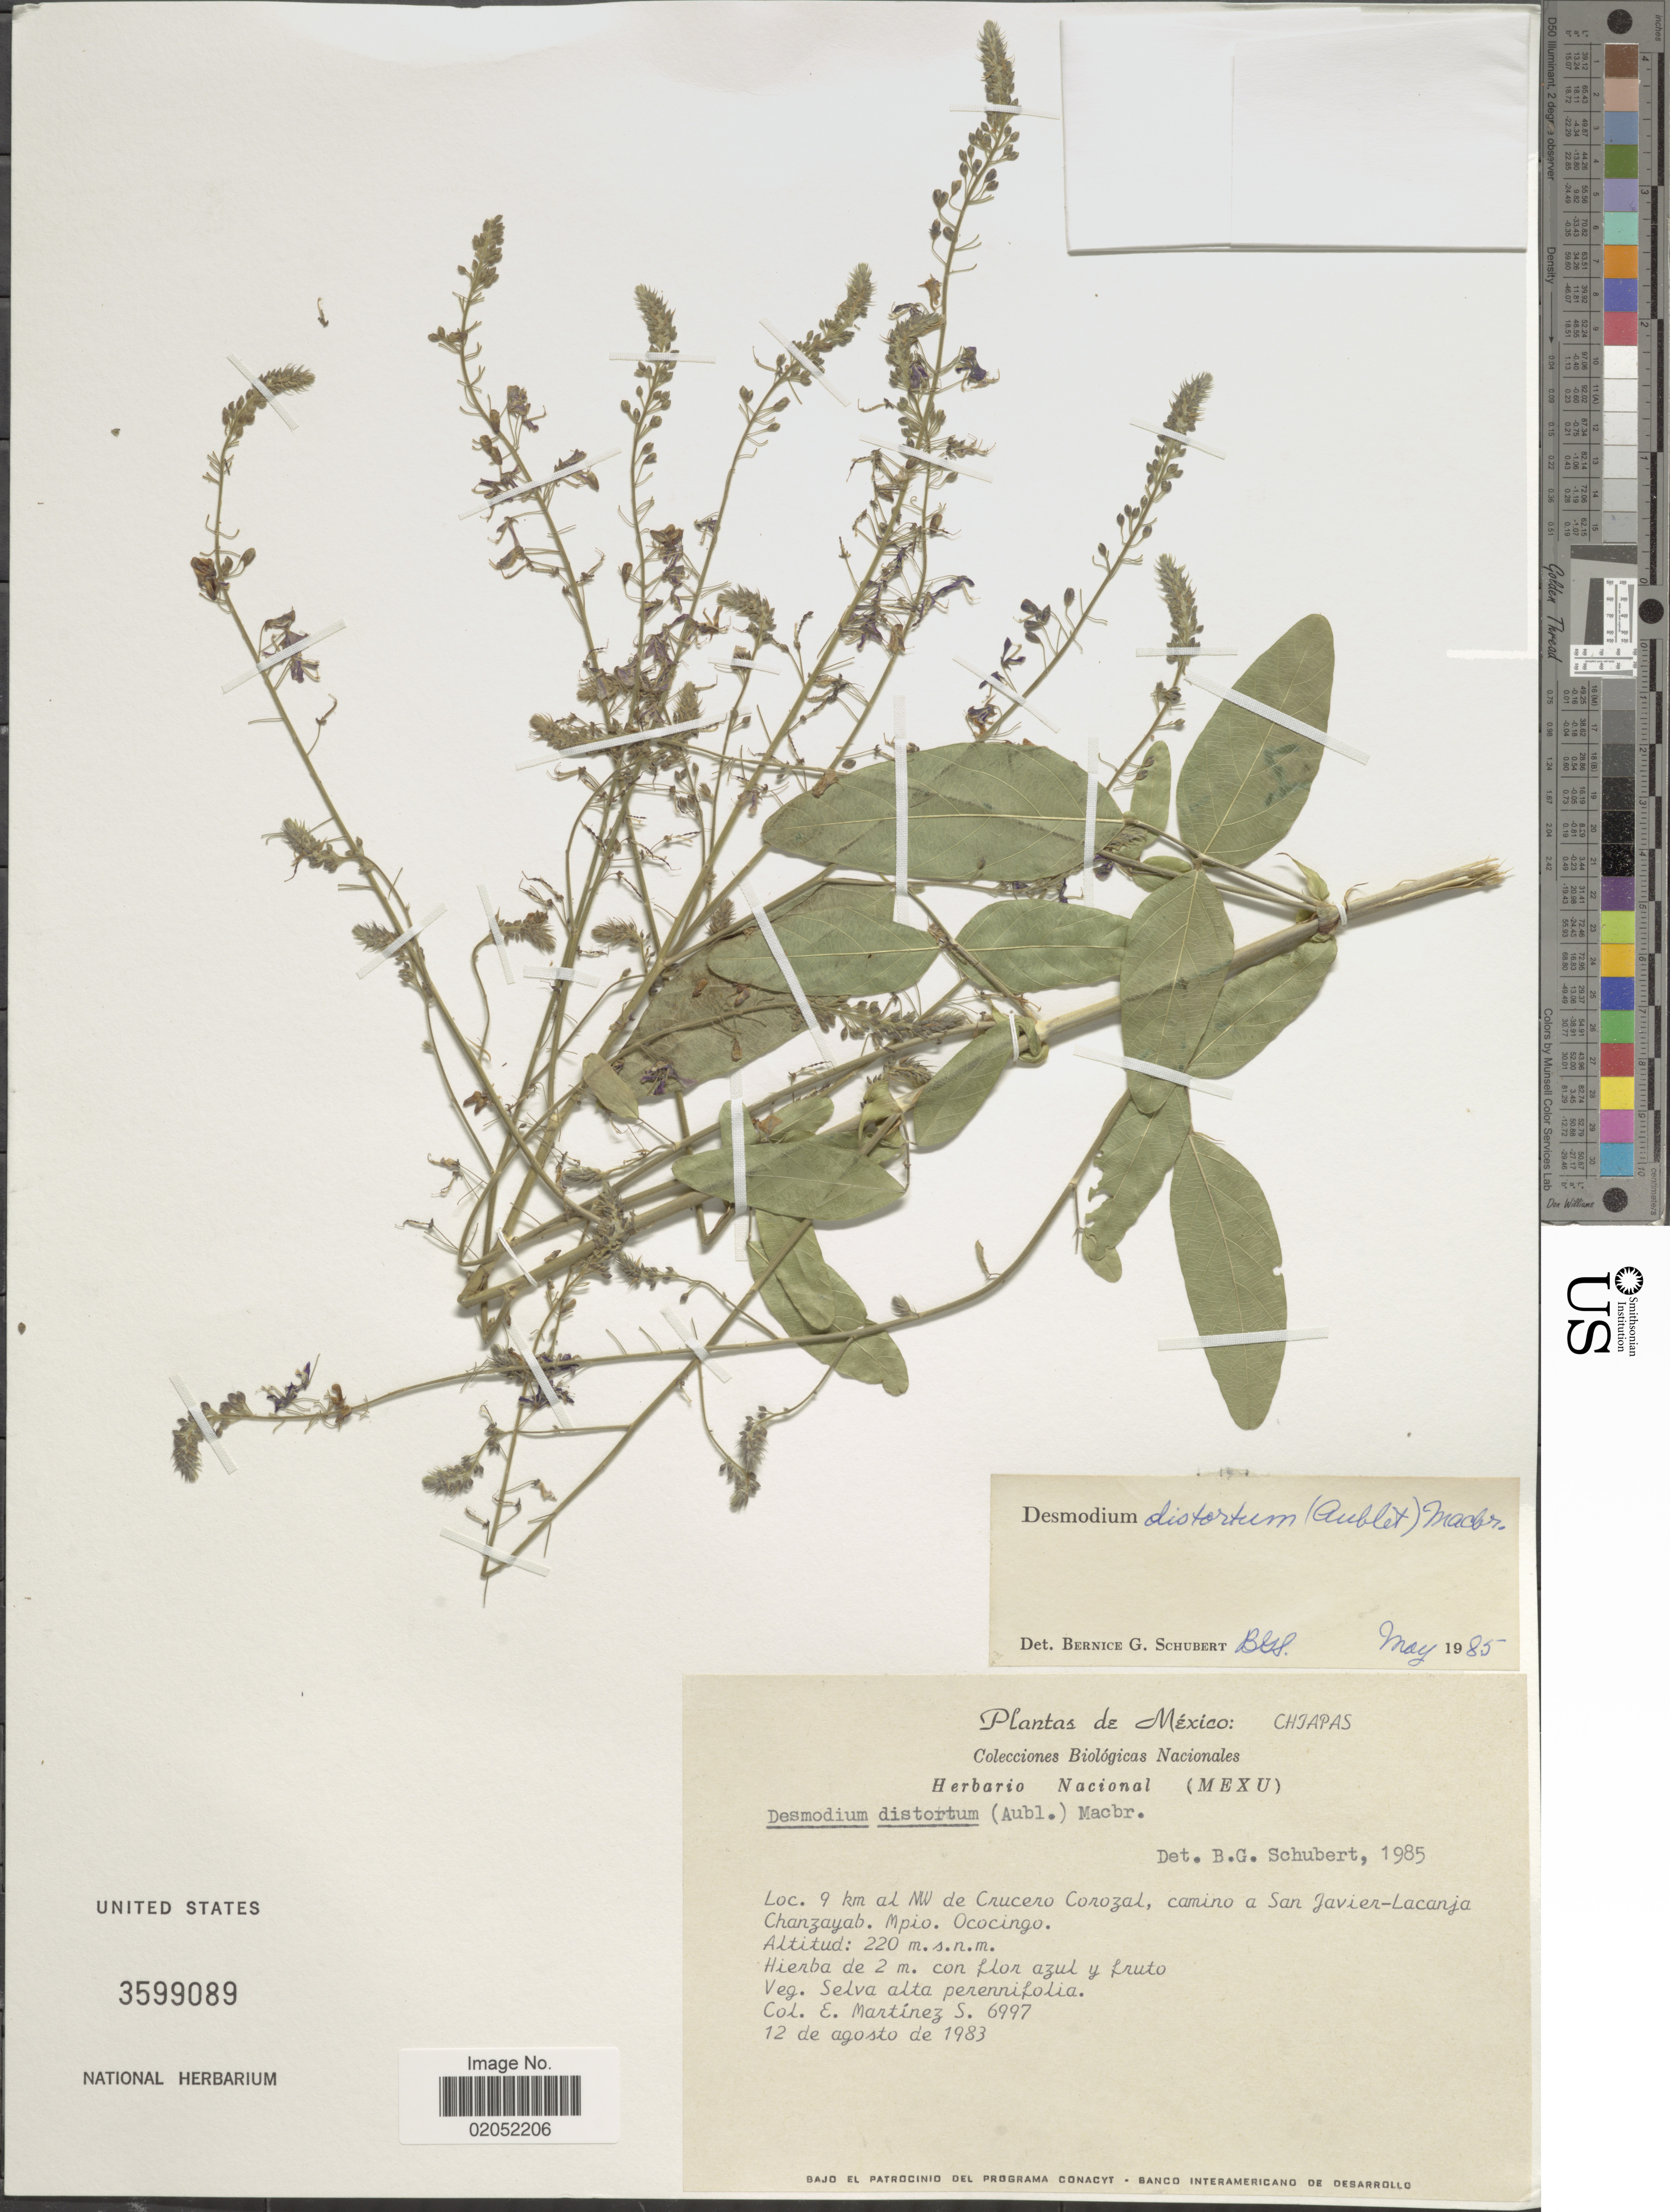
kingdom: Plantae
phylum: Tracheophyta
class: Magnoliopsida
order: Fabales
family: Fabaceae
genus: Desmodium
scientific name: Desmodium distortum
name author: (Aubl.) J.F. Macbr.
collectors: E. M. Martínez S.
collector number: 6997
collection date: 1983-08-12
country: Mexico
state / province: Chiapas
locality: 9 km al NW de Crucero Corzal, camino a San Javier-Lacanja Chanzayab. Mpio Ococingo.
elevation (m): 220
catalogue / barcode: US 3599089